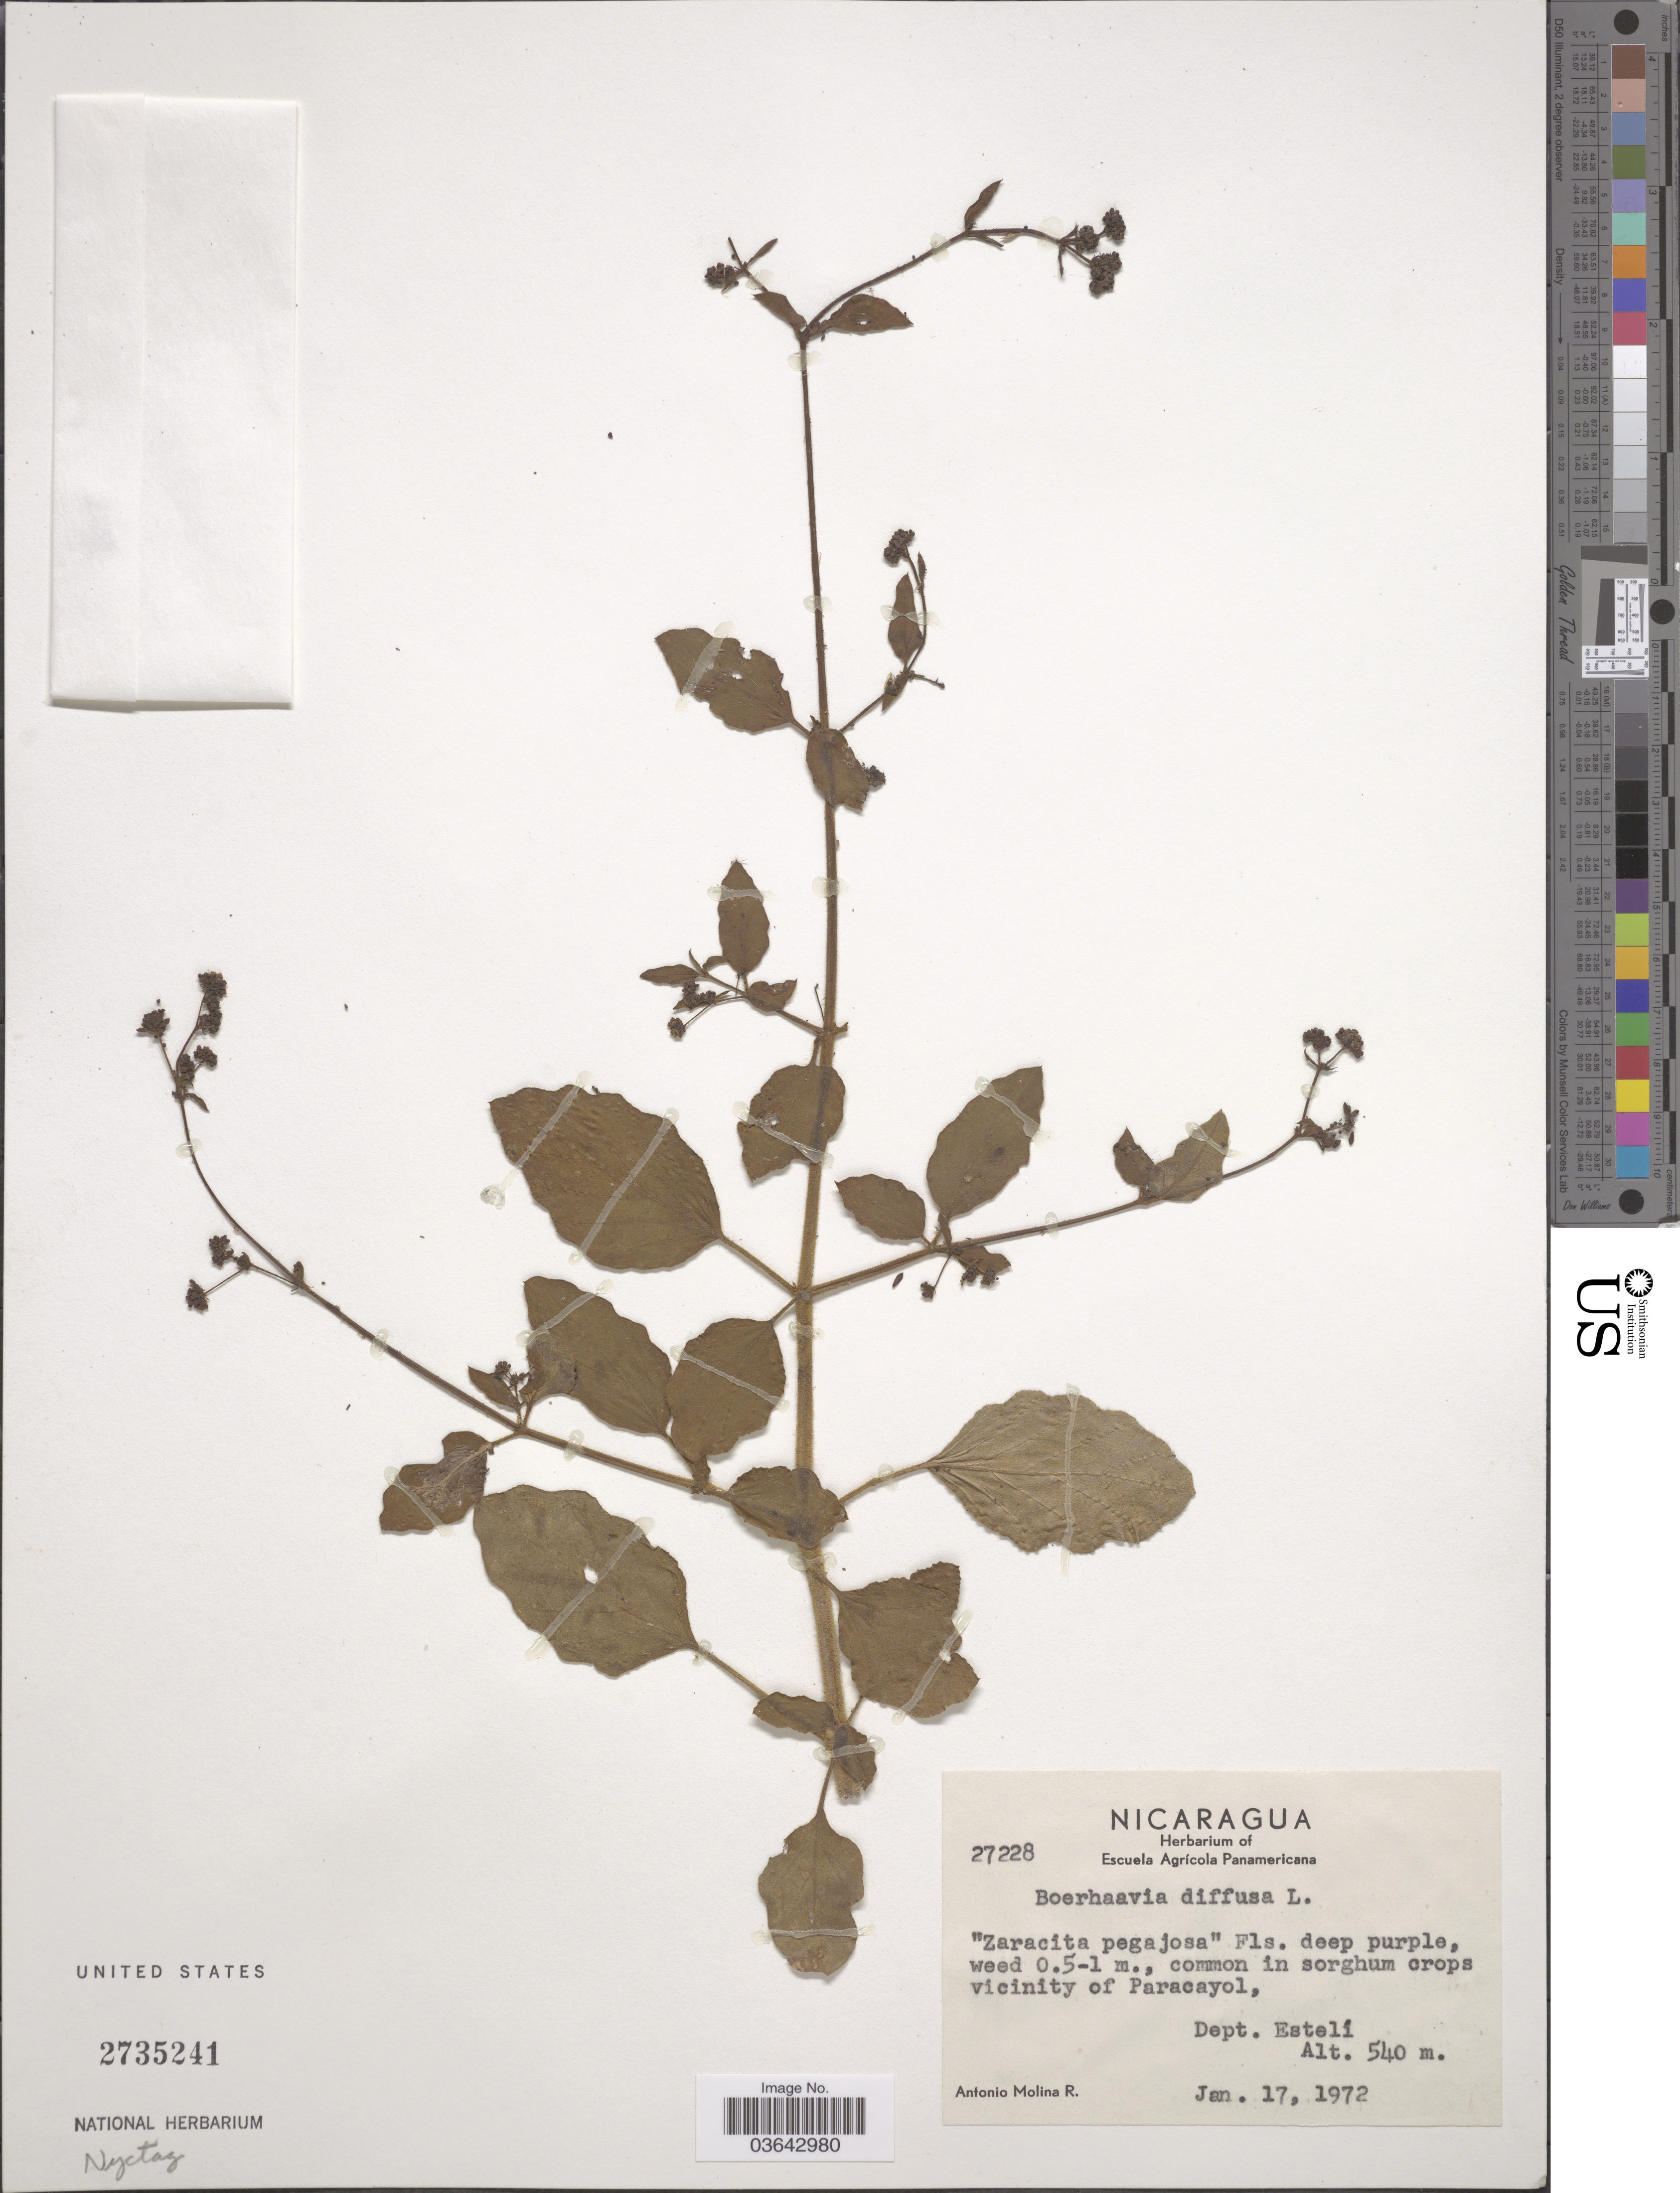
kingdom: Plantae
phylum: Tracheophyta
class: Magnoliopsida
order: Caryophyllales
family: Nyctaginaceae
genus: Boerhavia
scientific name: Boerhavia diffusa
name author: L.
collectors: A. Molina R.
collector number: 27228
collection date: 1972-01-17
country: Nicaragua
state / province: Esteli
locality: Vicinity of Paracayol, Dept. Estelí.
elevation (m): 540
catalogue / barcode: US 2735241